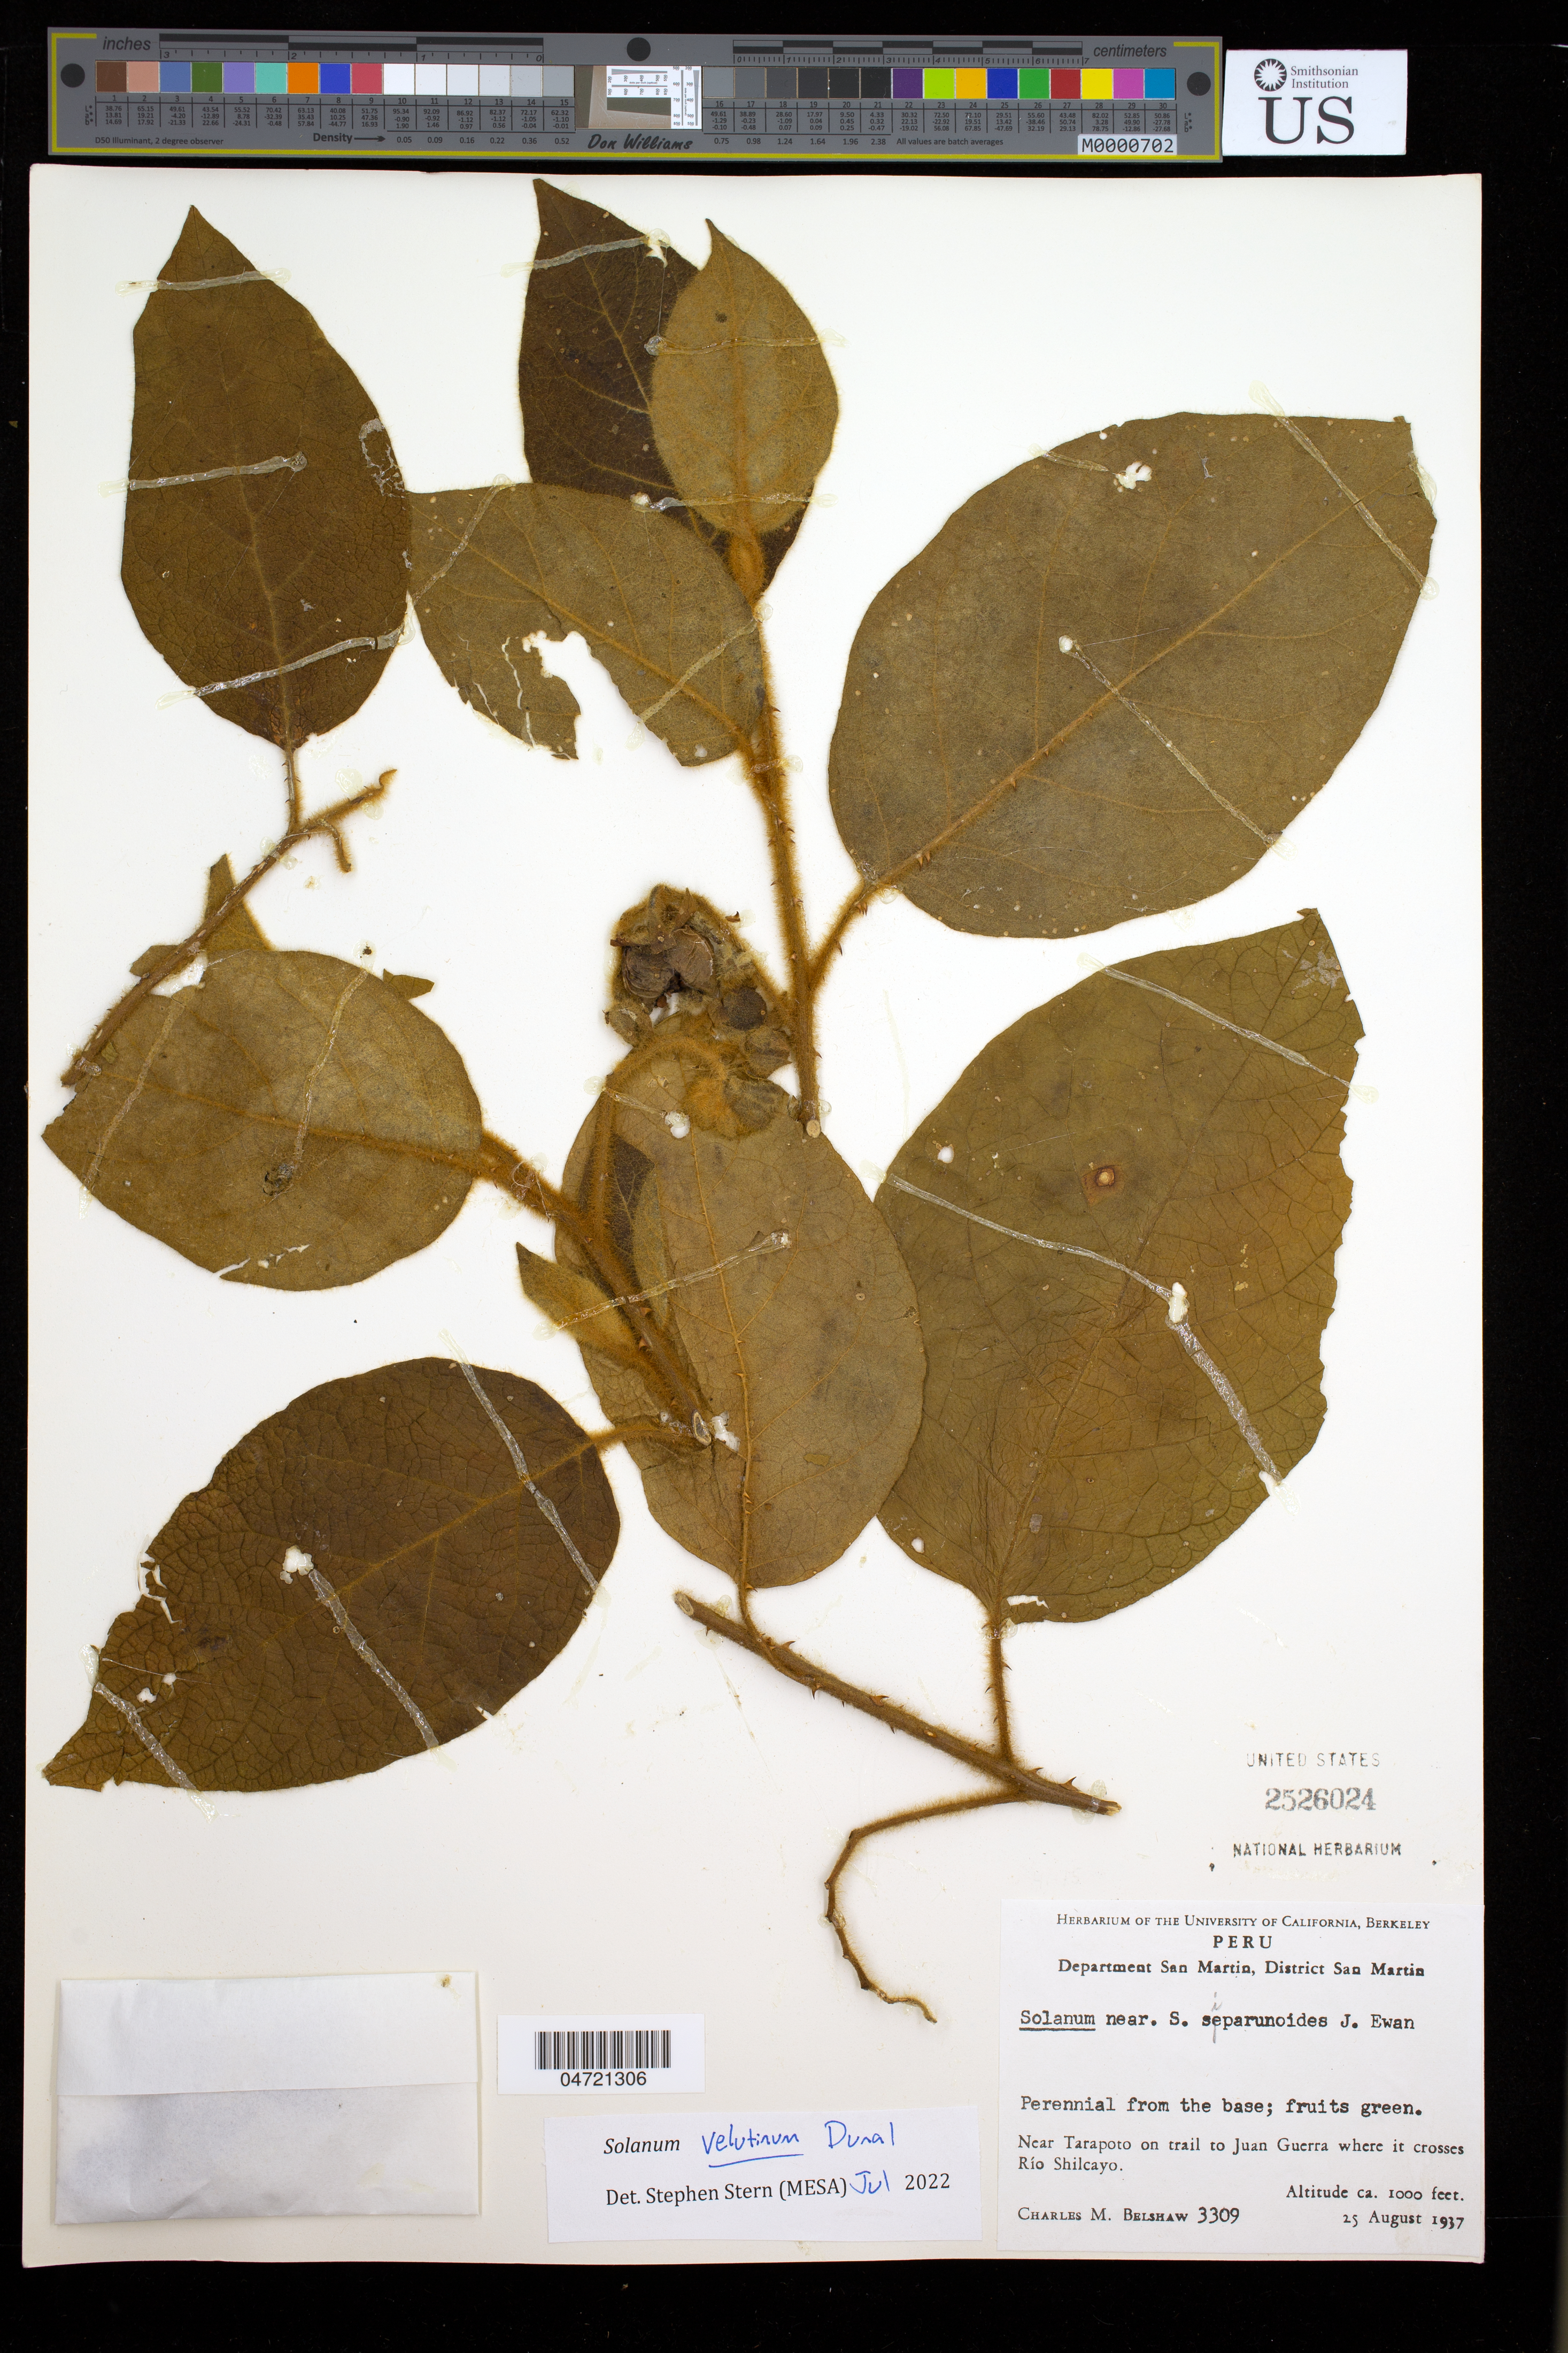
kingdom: Plantae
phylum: Tracheophyta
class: Magnoliopsida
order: Solanales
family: Solanaceae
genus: Solanum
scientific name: Solanum velutinum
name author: Dunal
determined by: Stern, S. R., (UT)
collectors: C. Belshaw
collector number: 3309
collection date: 1937-08-25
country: Peru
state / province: San Martín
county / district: San Martin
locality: Near Tarapoto on trail to Juan Guera were it crosses Rio Shilcayo.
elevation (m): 305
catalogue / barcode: US 2526024